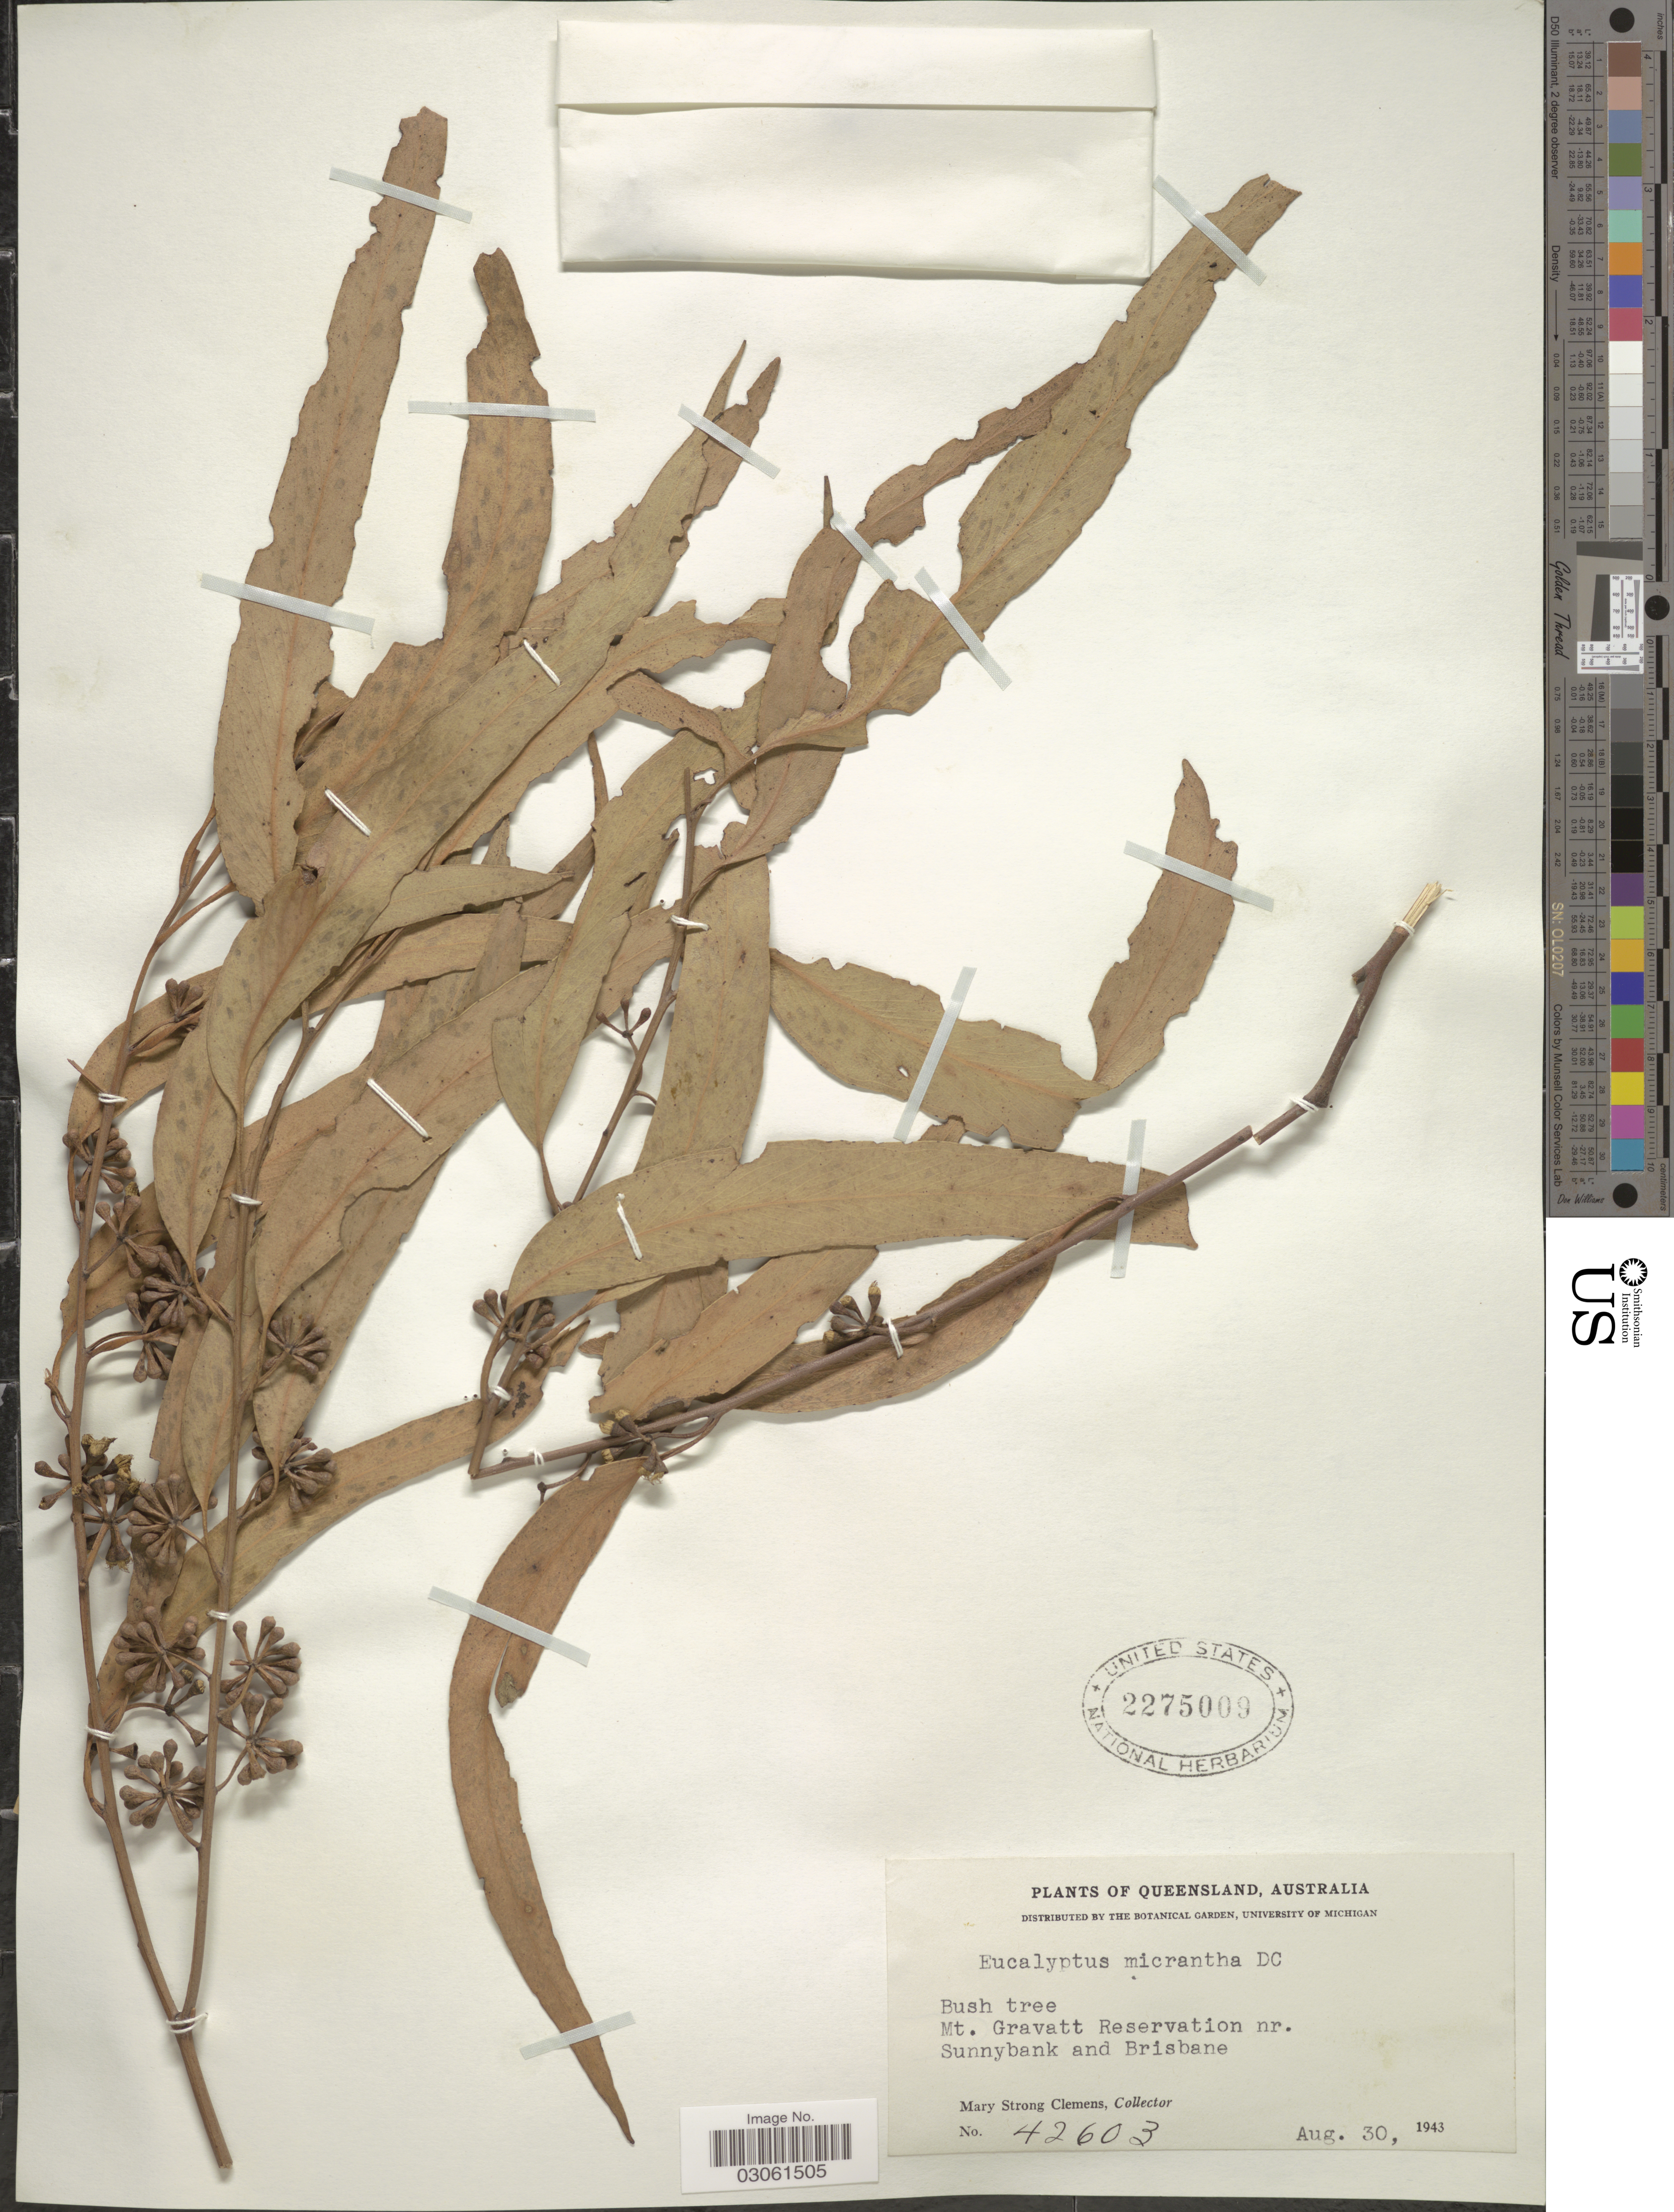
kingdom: Plantae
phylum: Tracheophyta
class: Magnoliopsida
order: Myrtales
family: Myrtaceae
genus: Eucalyptus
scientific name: Eucalyptus micrantha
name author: A. Cunn. ex DC.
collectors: M. S. Clemens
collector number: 42603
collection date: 1943-08-30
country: Australia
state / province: Queensland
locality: Mt. Gravatt Reservation nr. Sunnybank and Brisbane.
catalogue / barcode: US 2275009